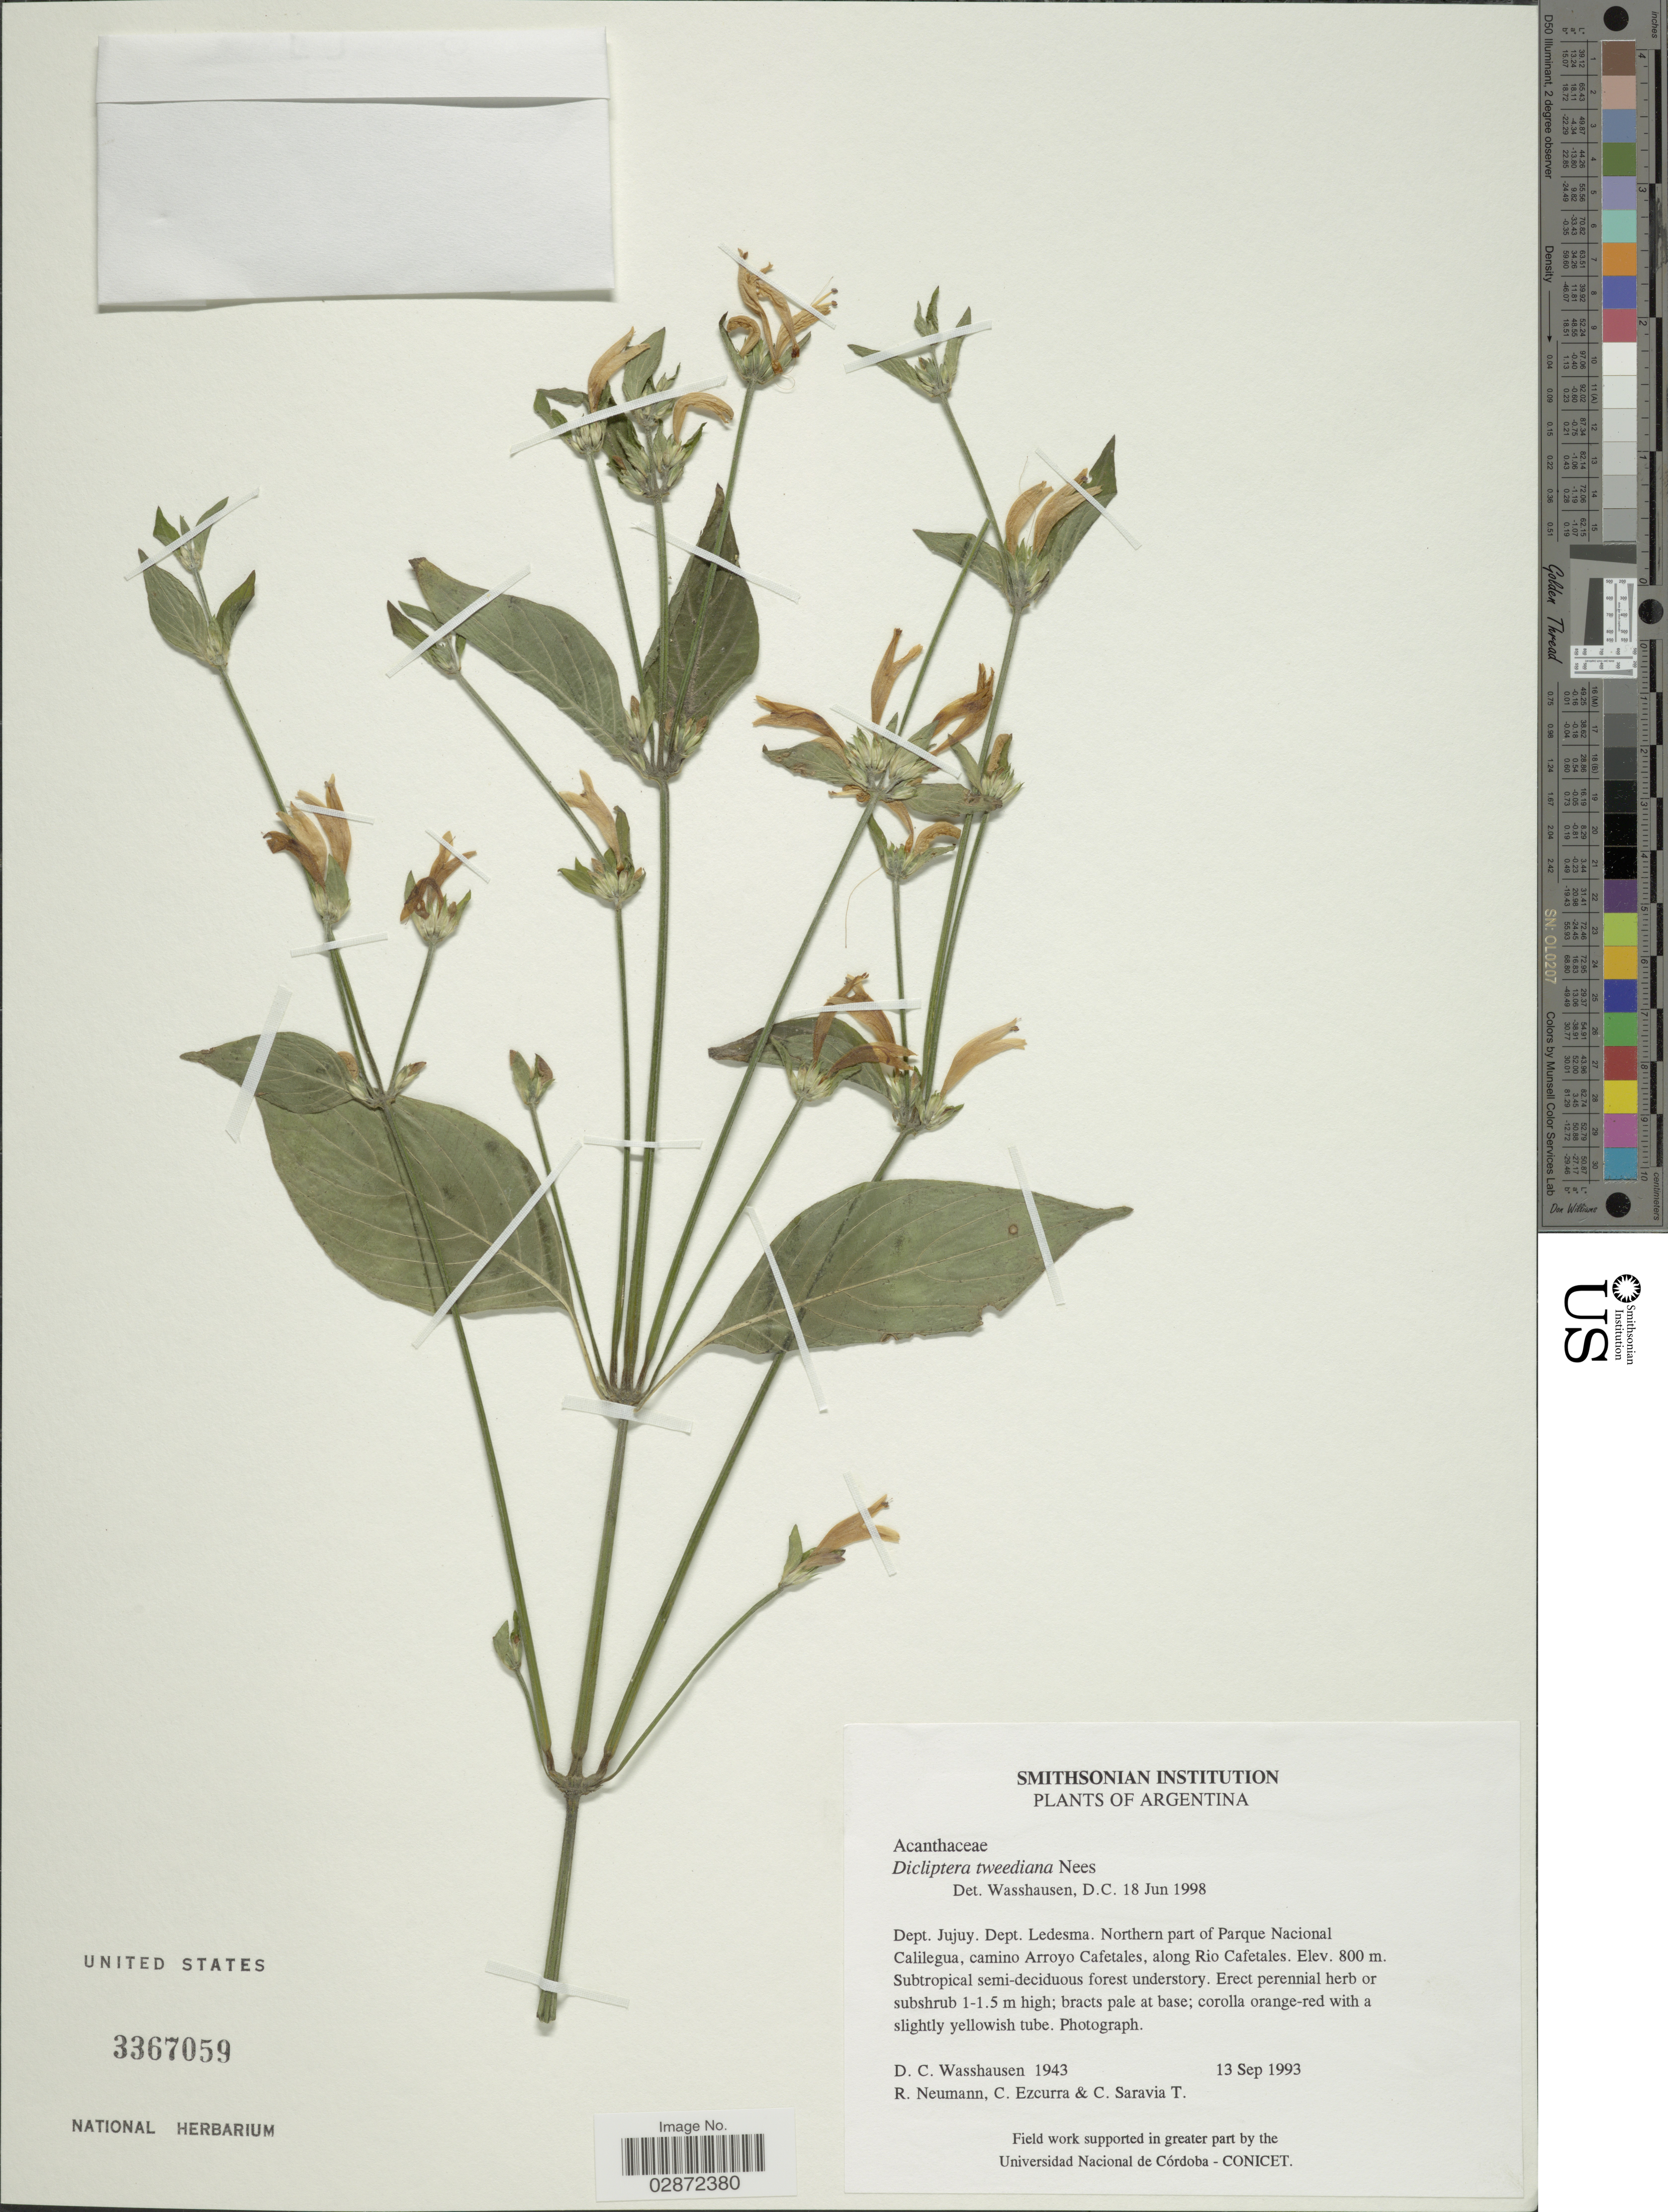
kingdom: Plantae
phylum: Tracheophyta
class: Magnoliopsida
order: Lamiales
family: Acanthaceae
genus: Dicliptera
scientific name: Dicliptera squarrosa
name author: Nees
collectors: D. C. Wasshausen, R. Neumann, C. Ezcurra & C. Saravia T.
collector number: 1943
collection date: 1993-09-13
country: Argentina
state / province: Jujuy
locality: Dept. Jujuy. Dept. Ledesma. Northern part of Parque Nacional Calilegua, camino Arroyo Cafetales, along Rio Cafetales.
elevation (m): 800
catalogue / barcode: US 3367059